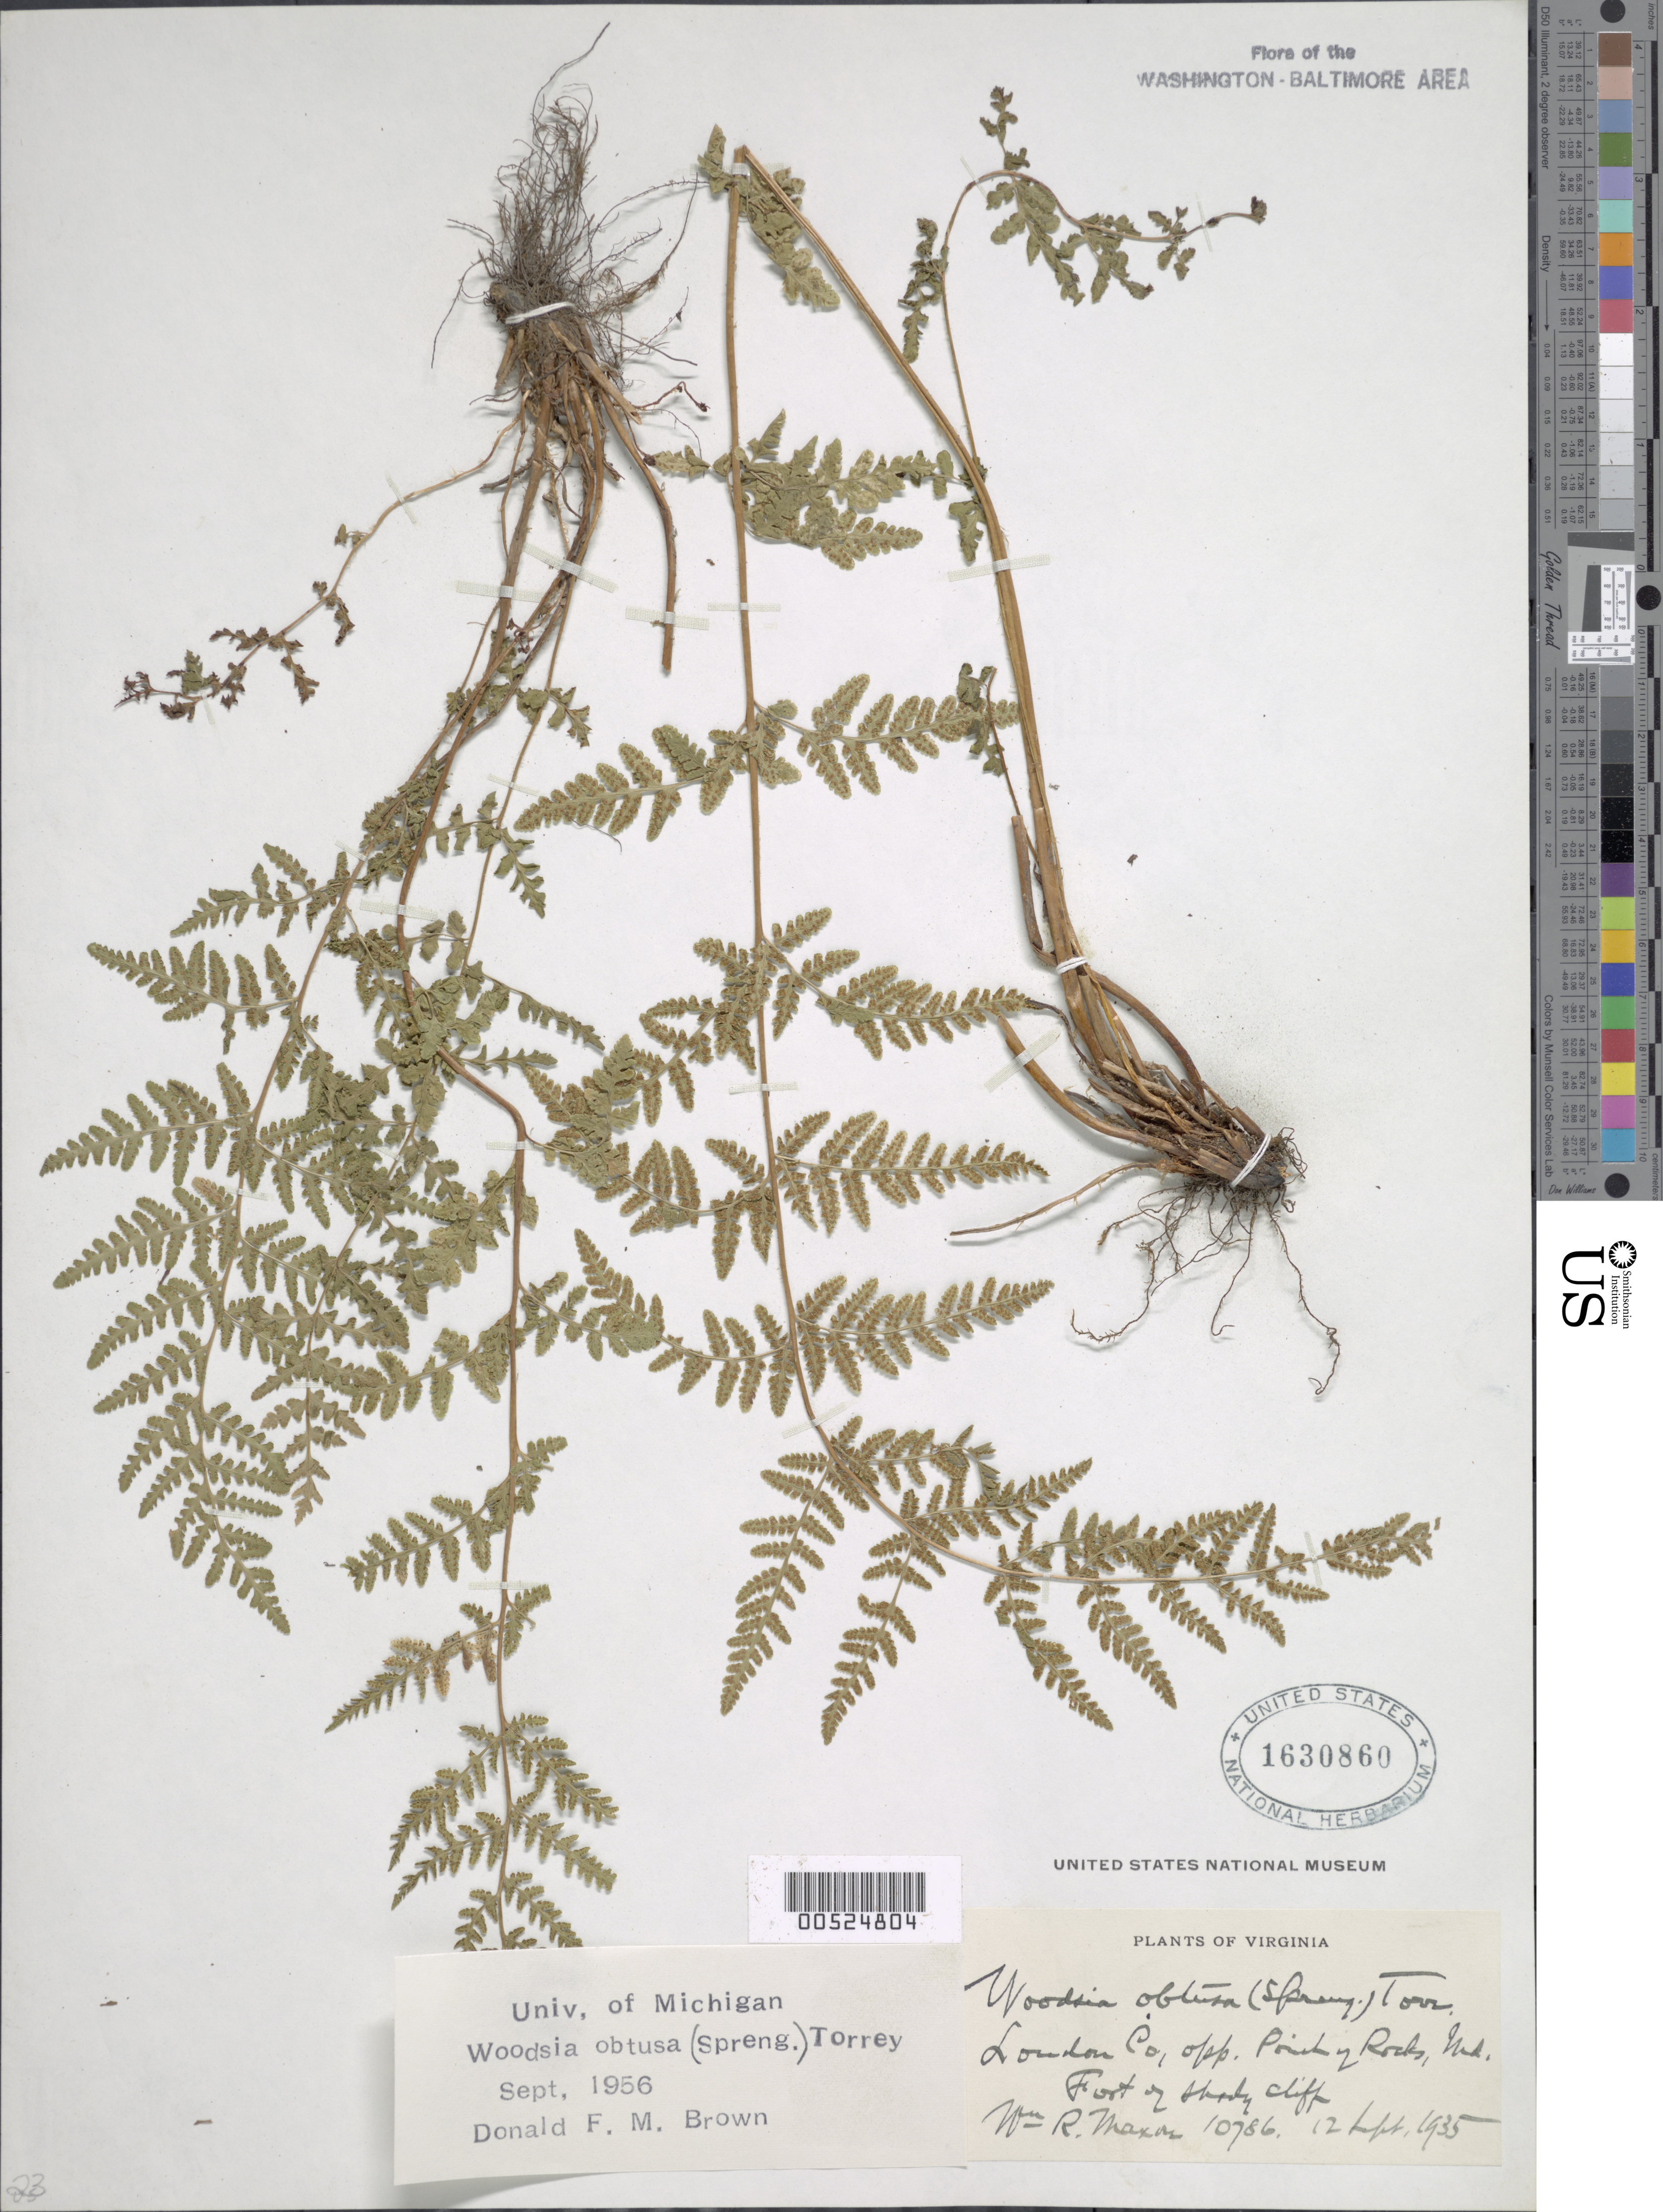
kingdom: Plantae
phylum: Tracheophyta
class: Polypodiopsida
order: Polypodiales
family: Woodsiaceae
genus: Woodsia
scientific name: Woodsia obtusa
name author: (Spreng.) Torr.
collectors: W. R. Maxon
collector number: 10786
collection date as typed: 12 Sep 1935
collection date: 1935-09-12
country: United States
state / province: Virginia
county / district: Loudoun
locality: Points of Rocks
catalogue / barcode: US 1630860